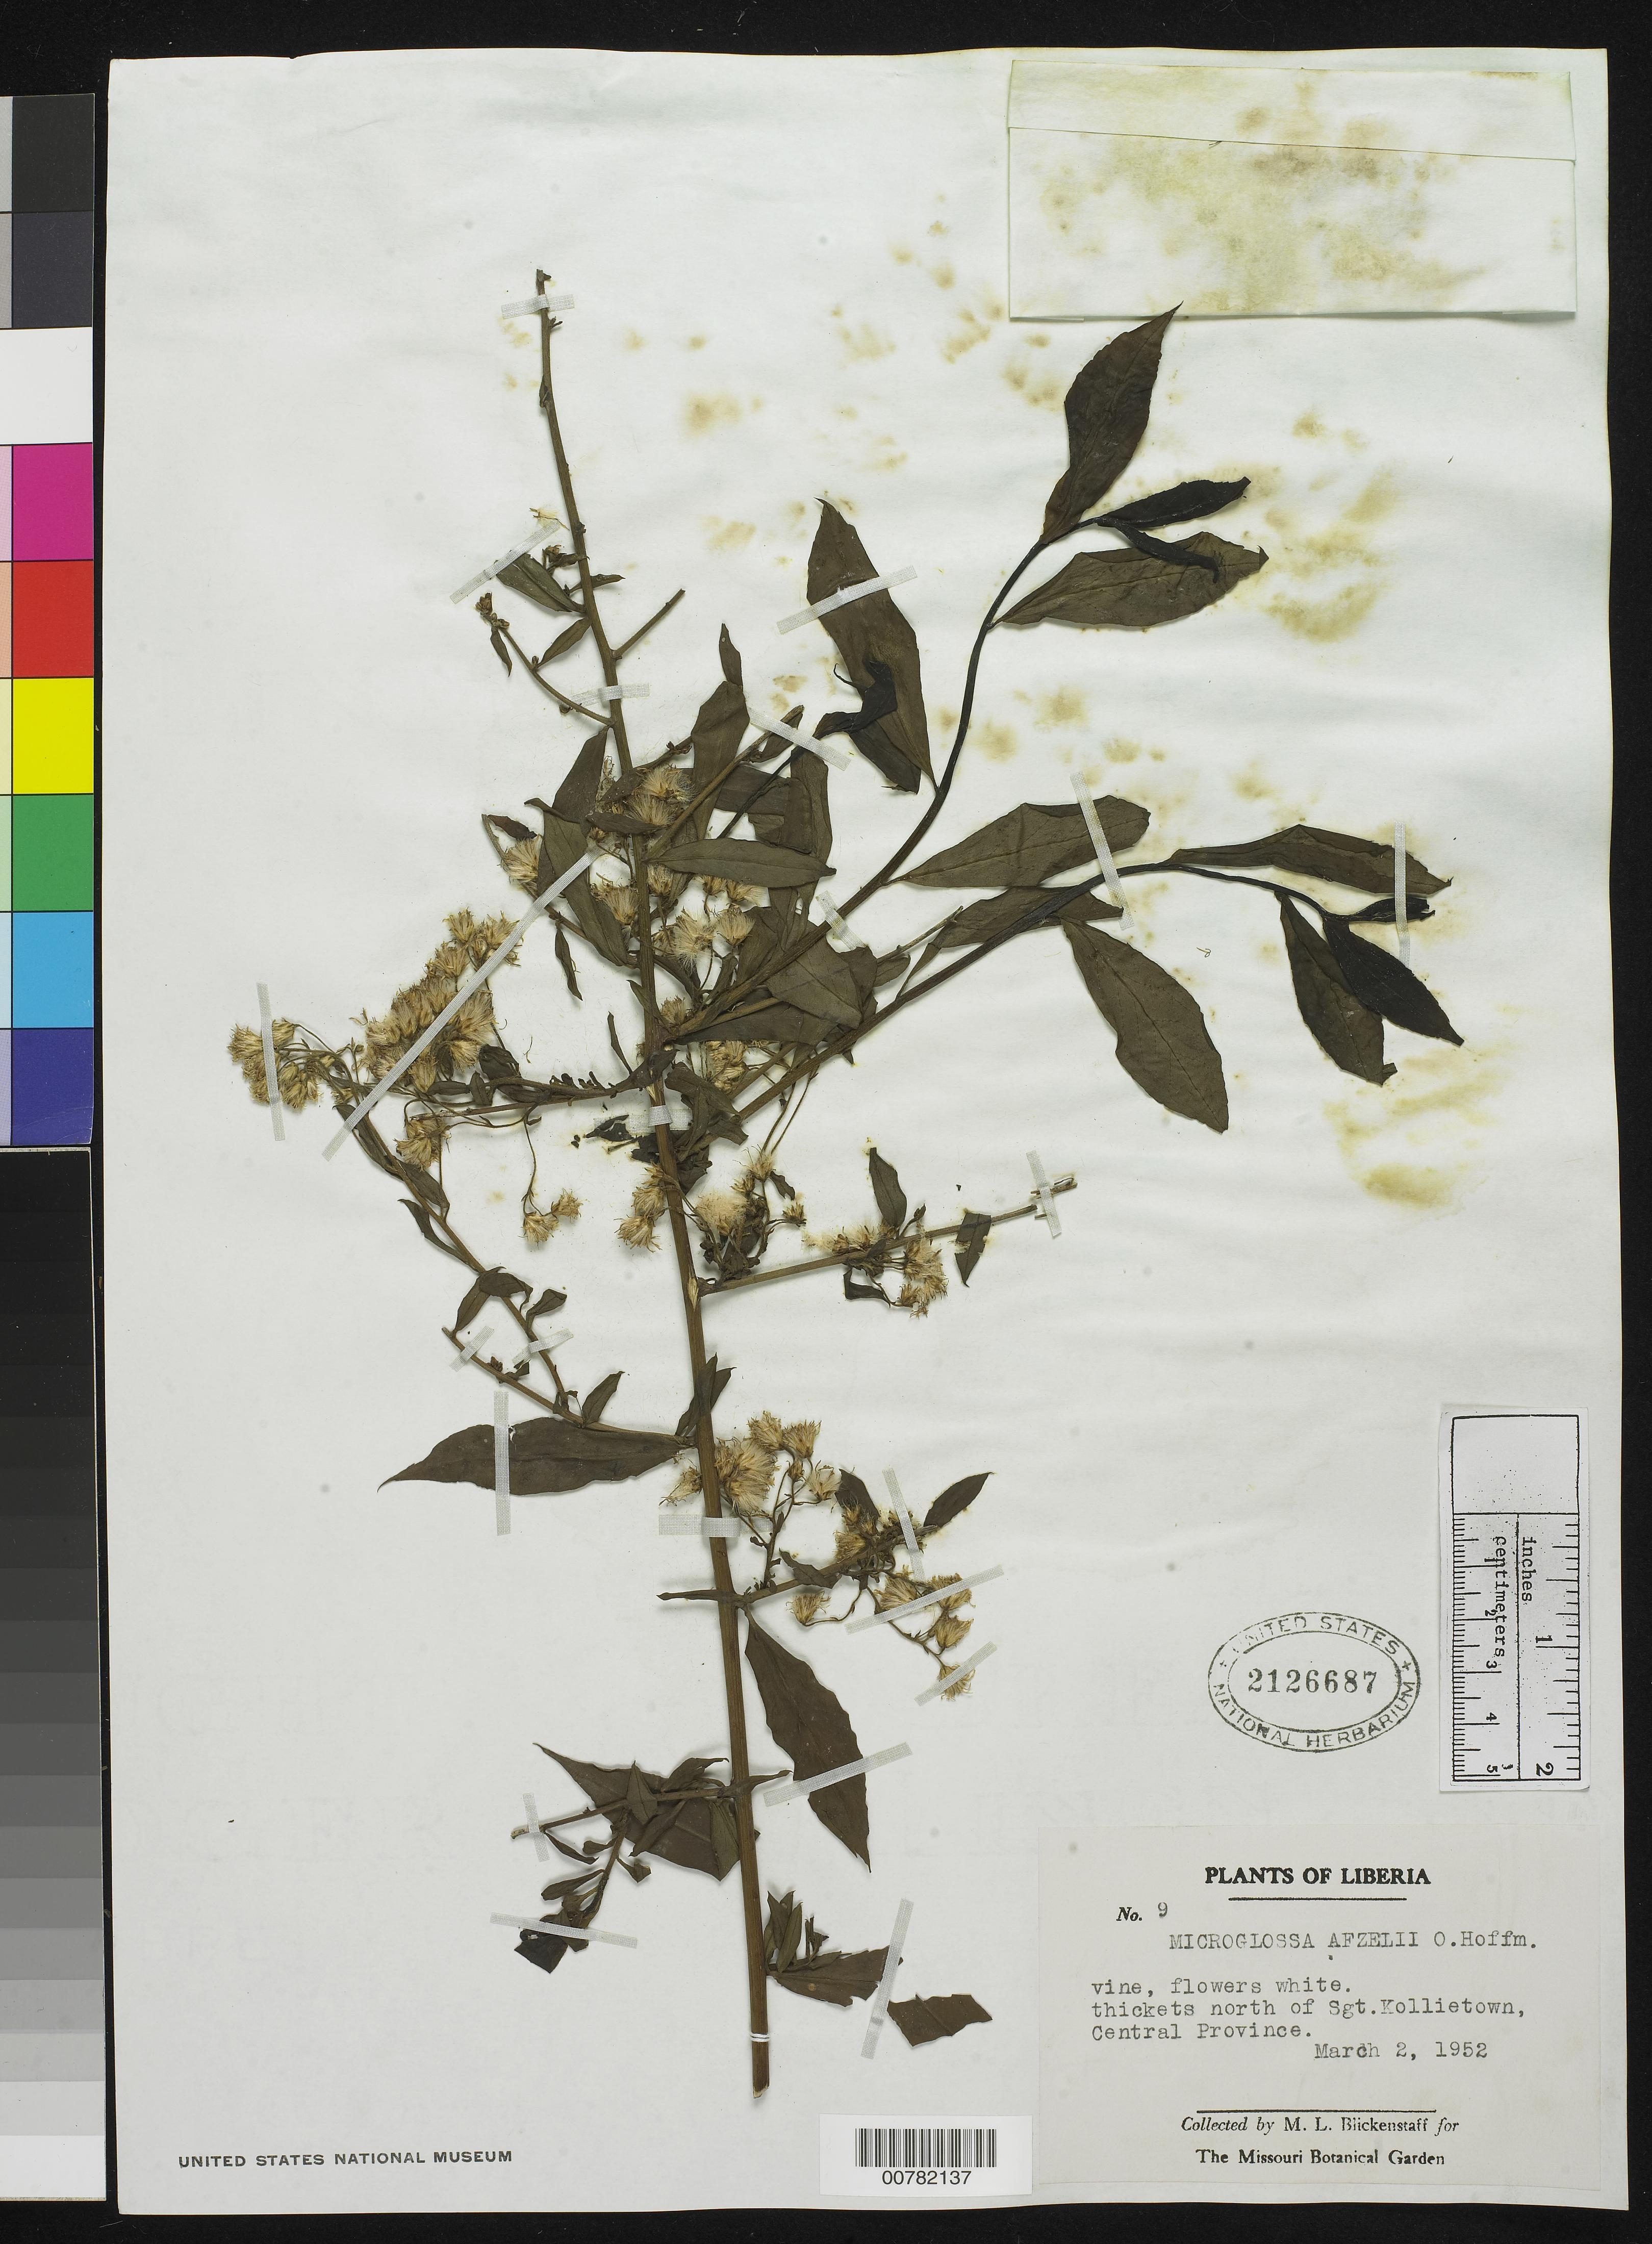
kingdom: Plantae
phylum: Tracheophyta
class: Magnoliopsida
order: Asterales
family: Asteraceae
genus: Microglossa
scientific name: Microglossa afzelii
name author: O. Hoffm.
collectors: M. Blickenstaff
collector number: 9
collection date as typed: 2 Mar 1952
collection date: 1952-03-02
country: Liberia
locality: Central Province: N of Sgt. Kollietown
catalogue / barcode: US 2126687